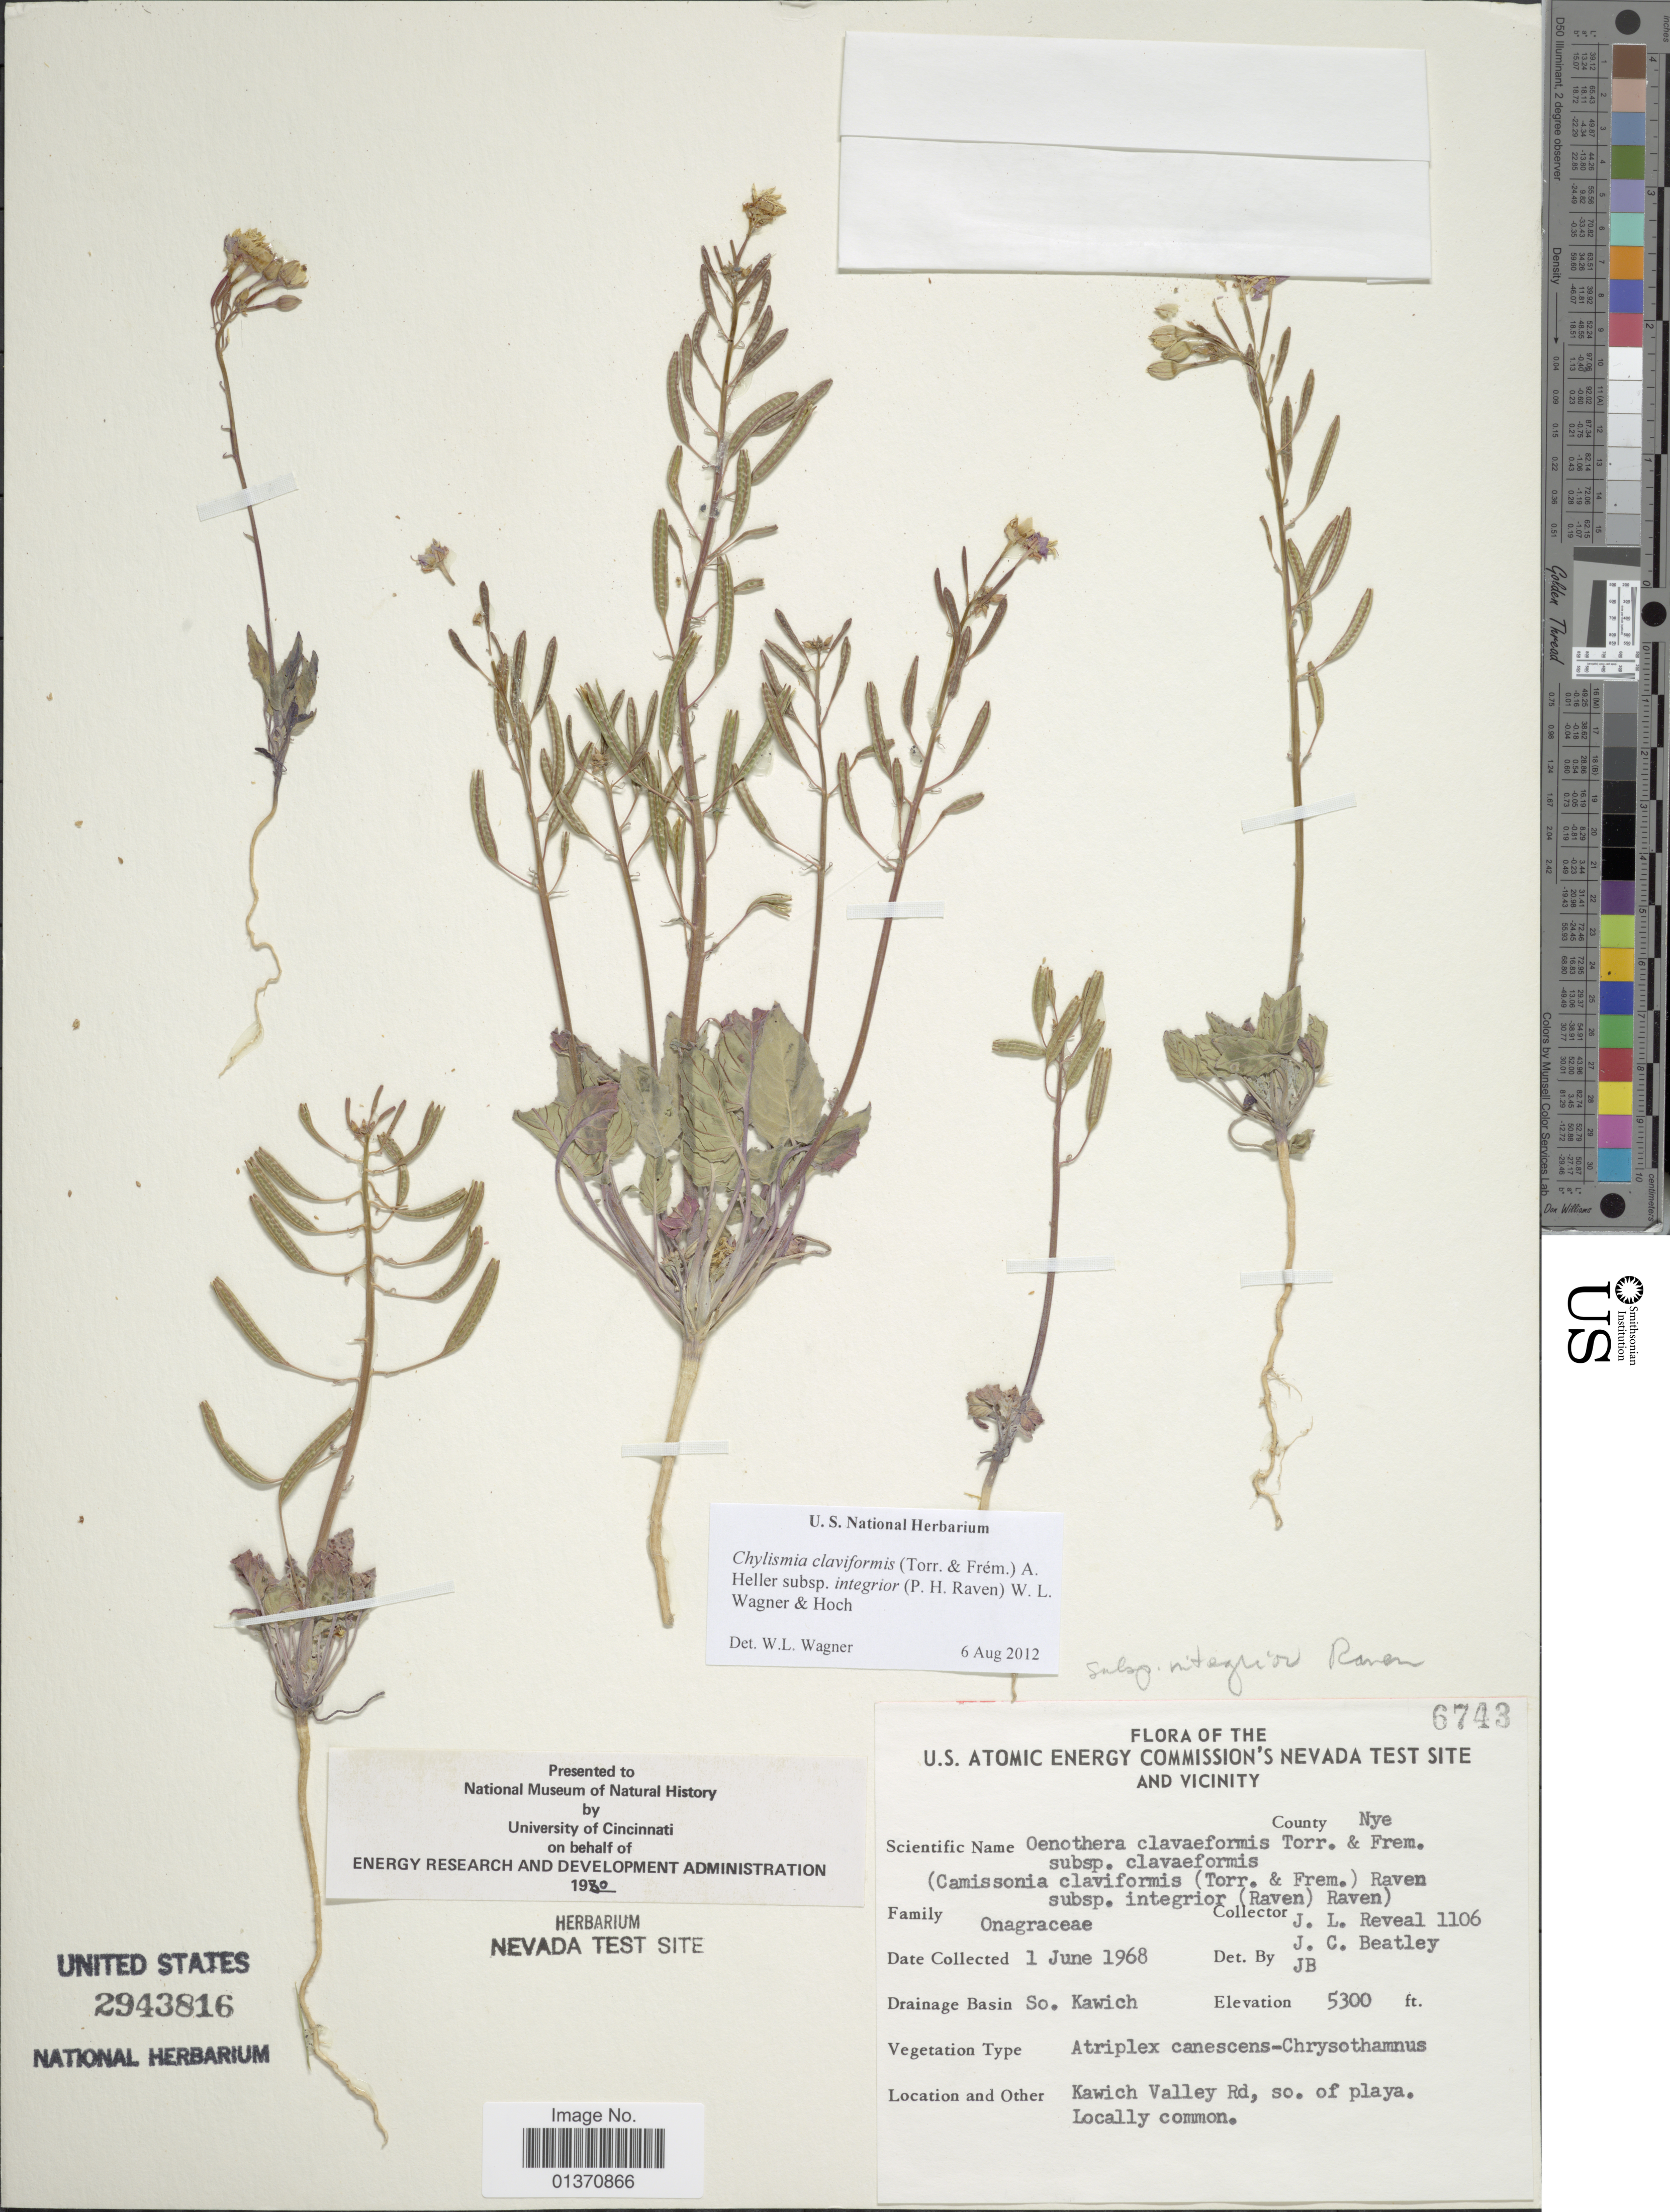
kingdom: Plantae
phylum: Tracheophyta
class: Magnoliopsida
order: Myrtales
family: Onagraceae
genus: Chylismia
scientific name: Chylismia claviformis subsp. integrior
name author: (P.H. Raven) W.L. Wagner & Hoch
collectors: J. L. Reveal & J. C. Beatley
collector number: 6743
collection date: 1968-06-01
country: United States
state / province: Nevada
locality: U. S. Atomic Energy Commission's Nevada Test Site and Vicinity, So. Kawich, Kawich Valley Rd, so. of playa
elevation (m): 1615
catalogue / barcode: US 2943816